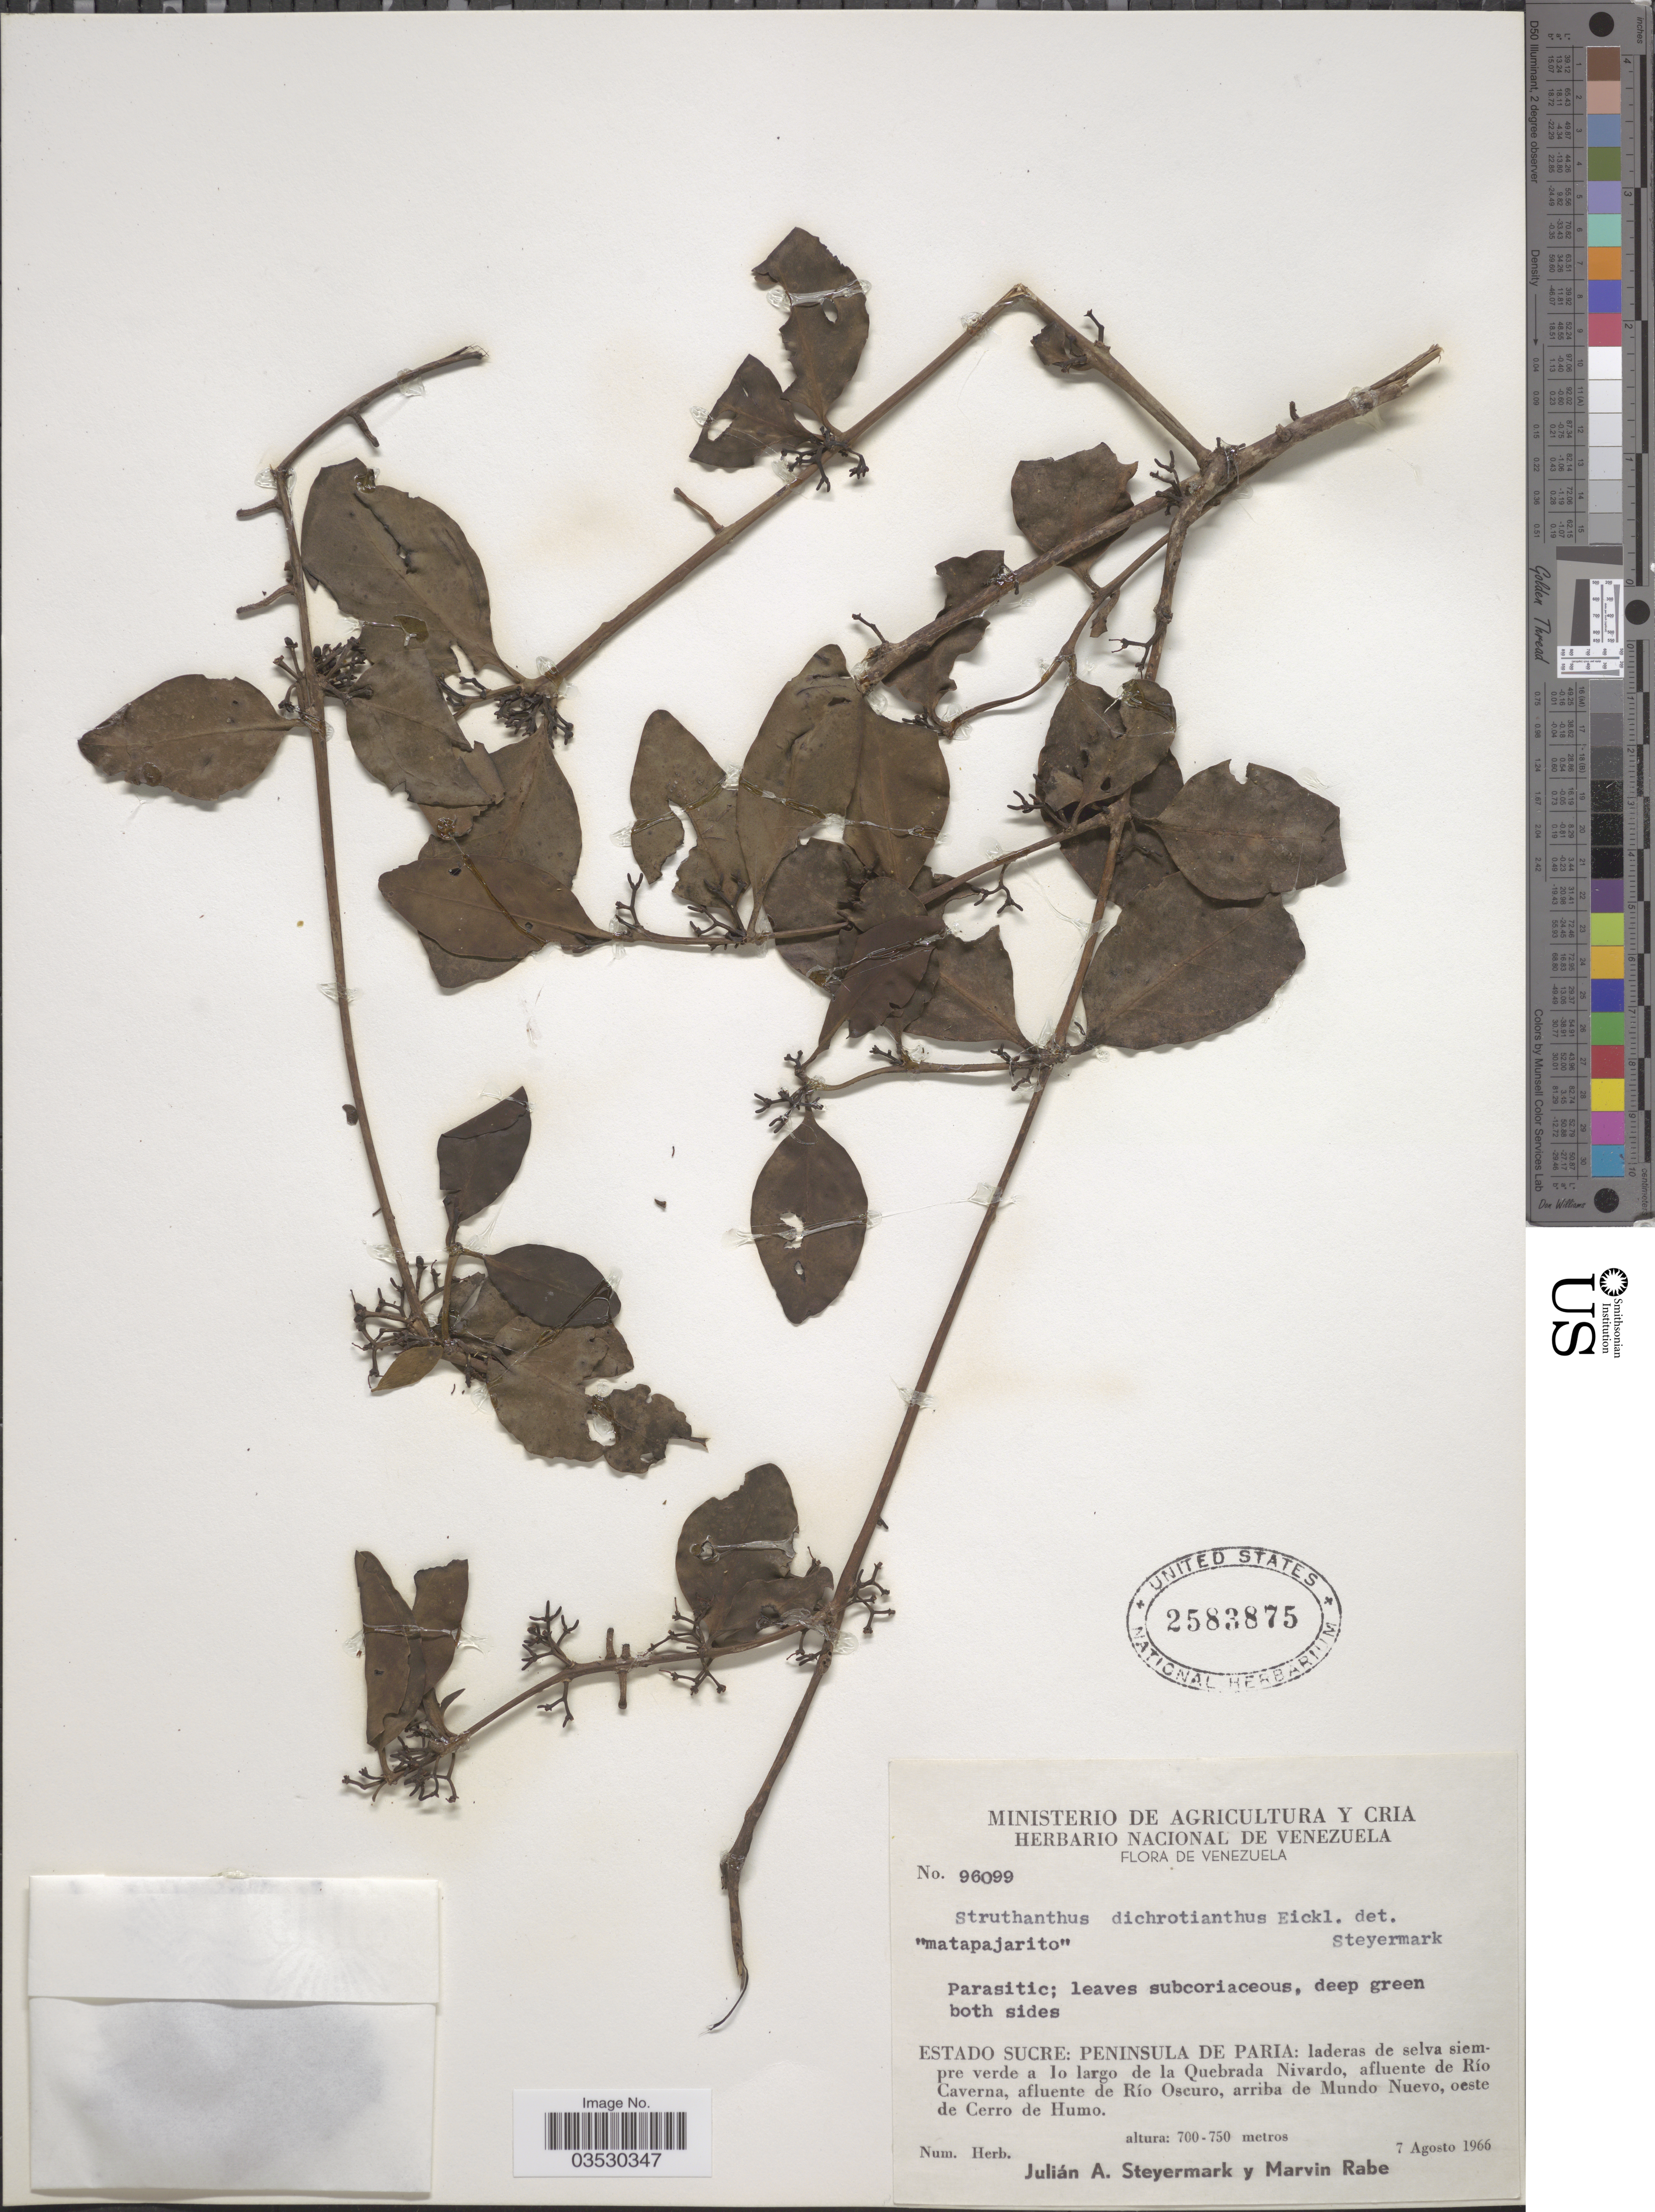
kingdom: Plantae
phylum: Tracheophyta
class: Magnoliopsida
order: Santalales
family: Loranthaceae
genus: Struthanthus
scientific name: Struthanthus dichotrianthus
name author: Eichler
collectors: J. Steyermark & M. Rabe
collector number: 96099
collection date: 1966-08-07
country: Venezuela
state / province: Sucre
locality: Estado Sucre: Peninsula de Paria: laderas de selva siempre verde a lo largo de la Quebrada Nivardo, afluente de Río Caverna, afluente de Río Oscuro, arriba de Mundo Nuevo, oeste de Cerro de Humo.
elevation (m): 700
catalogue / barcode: US 2583875